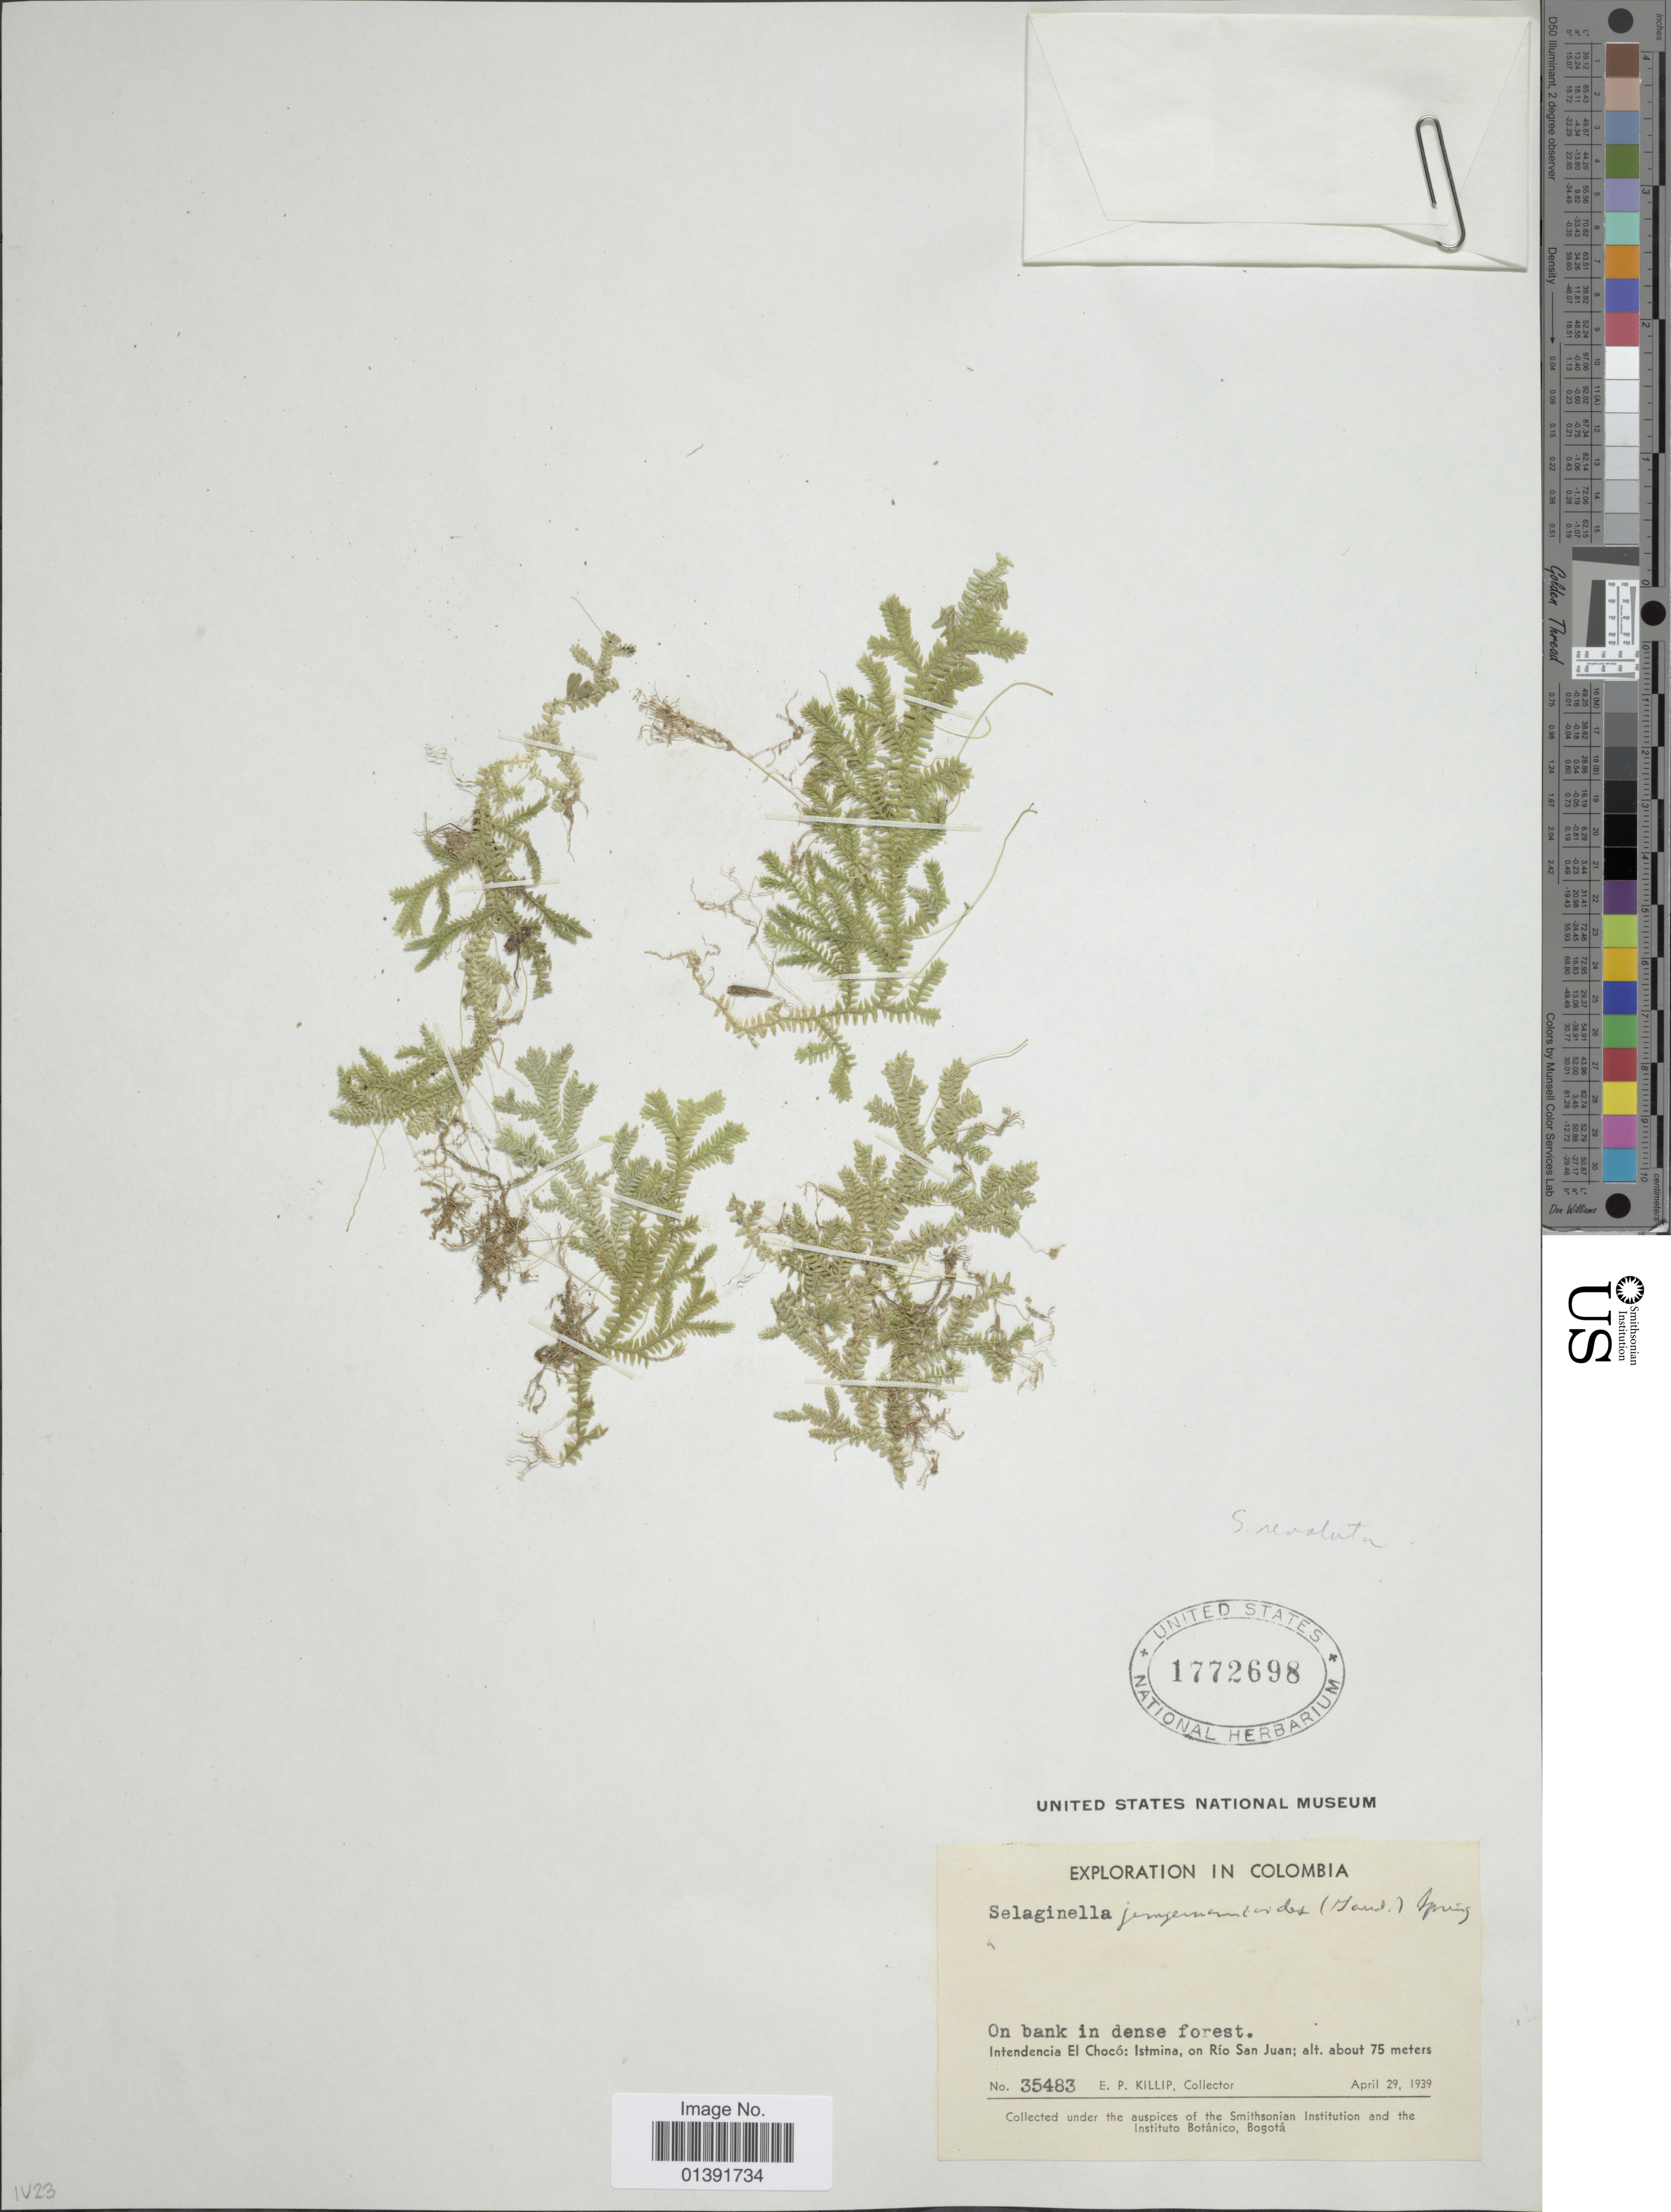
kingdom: Plantae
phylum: Tracheophyta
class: Lycopodiopsida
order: Selaginellales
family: Selaginellaceae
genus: Selaginella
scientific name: Selaginella revoluta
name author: Baker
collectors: E. P. Killip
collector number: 35483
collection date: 1939-04-29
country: Colombia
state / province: Chocó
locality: Istmina, on Rio San Juan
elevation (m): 75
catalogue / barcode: US 1772698